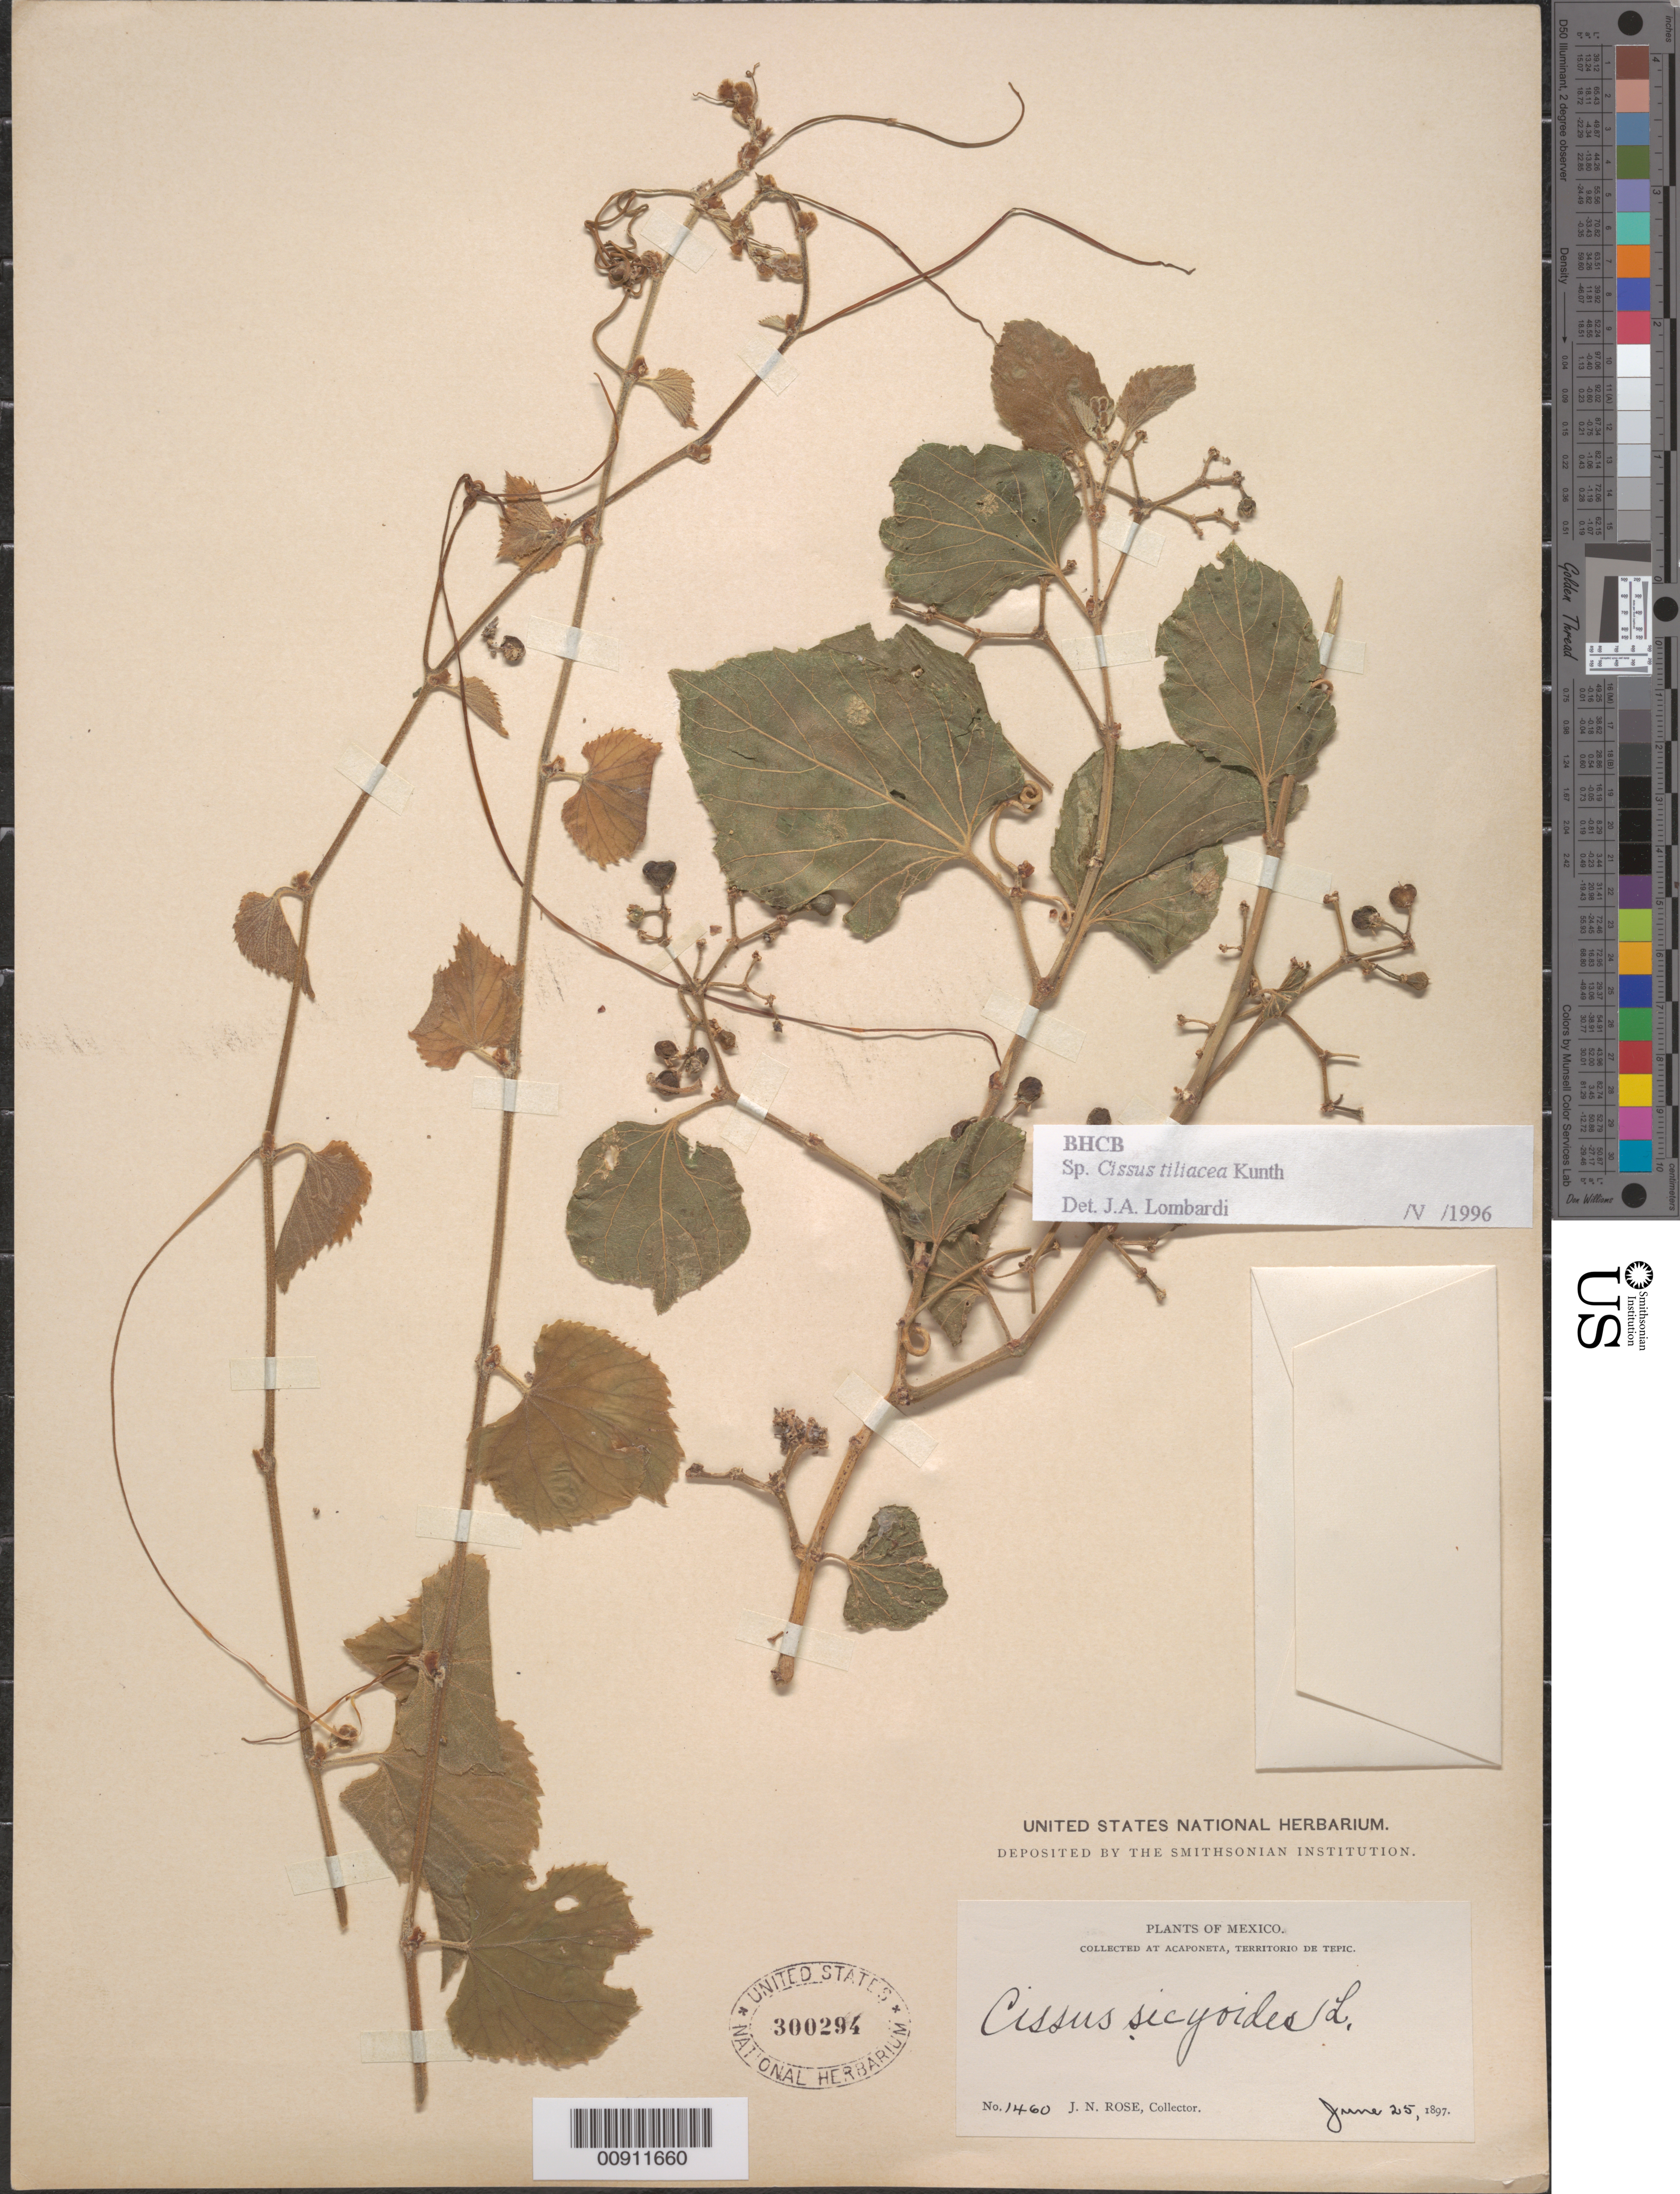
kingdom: Plantae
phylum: Tracheophyta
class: Magnoliopsida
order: Vitales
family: Vitaceae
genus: Cissus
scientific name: Cissus tiliacea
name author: Kunth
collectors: J. N. Rose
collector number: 1460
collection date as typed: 25 Jun 1897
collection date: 1897-06-25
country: Mexico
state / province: Nayarit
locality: Acaponeta, Territorio de Tepic.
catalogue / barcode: US 300294